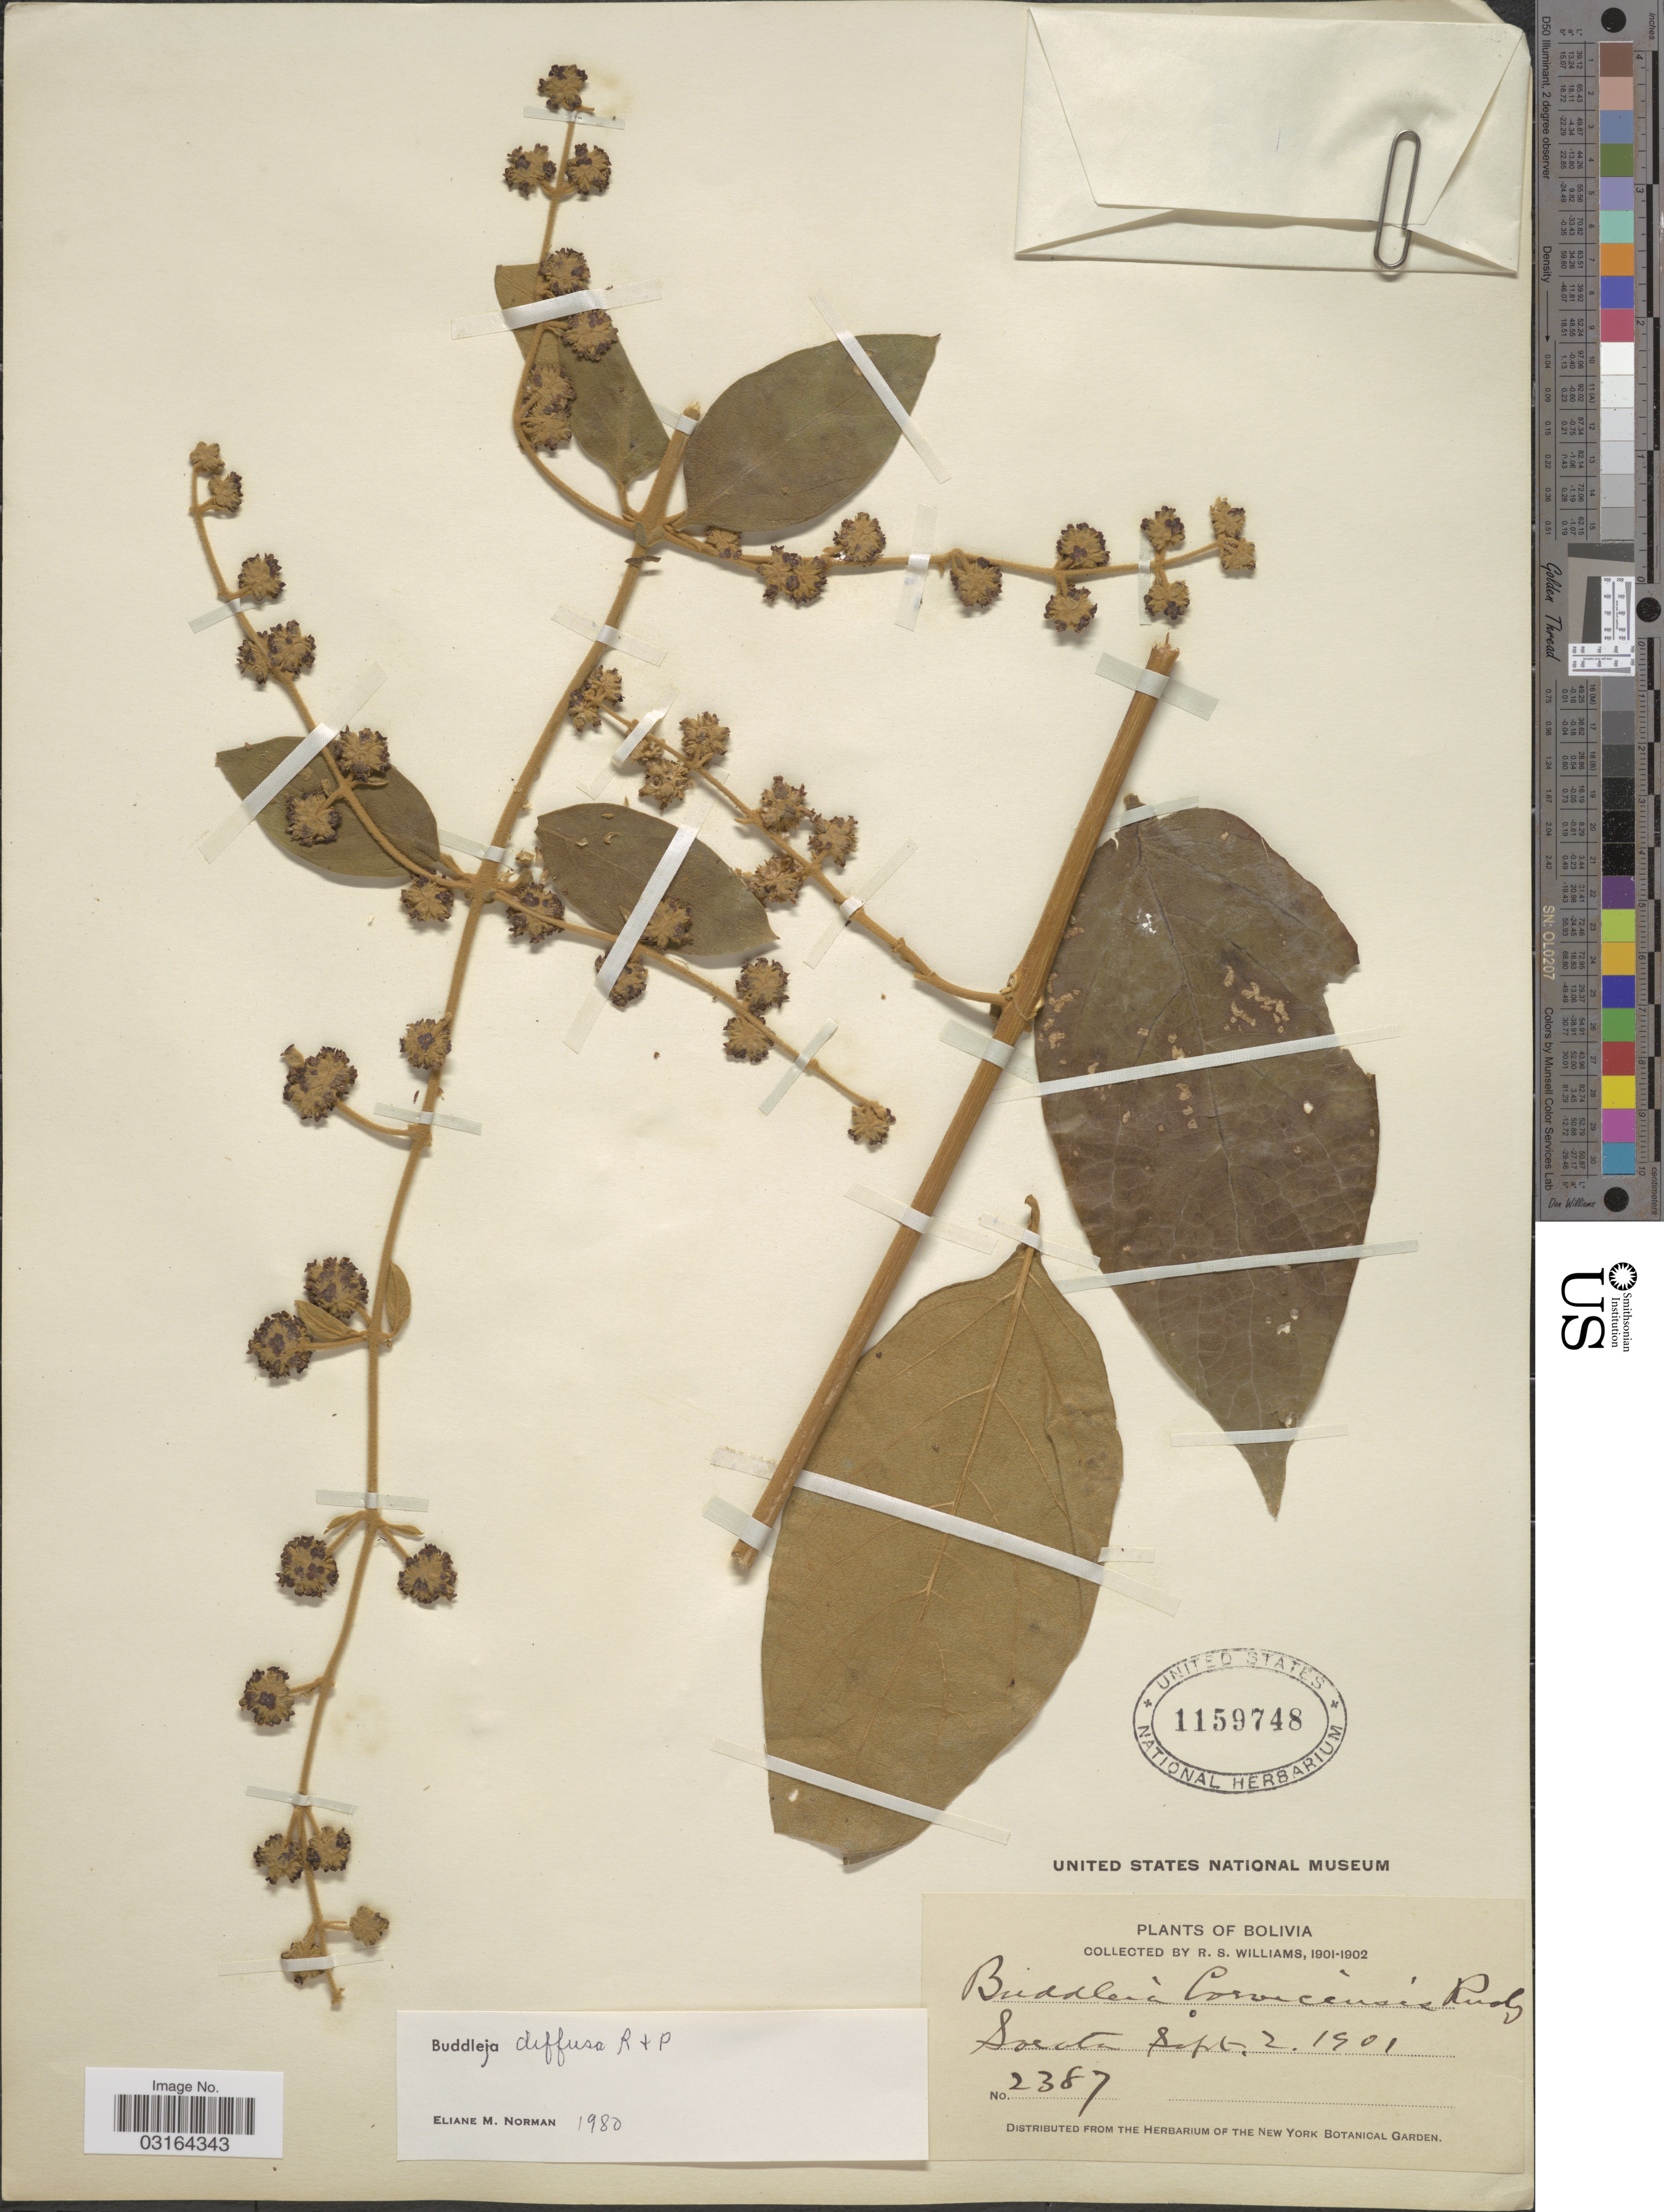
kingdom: Plantae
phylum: Tracheophyta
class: Magnoliopsida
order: Lamiales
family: Scrophulariaceae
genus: Buddleja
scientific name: Buddleja diffusa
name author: Ruiz & Pav.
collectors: R. S. Williams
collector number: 2387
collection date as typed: Sep 2, 1901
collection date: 1901-09-02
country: Bolivia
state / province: La Páz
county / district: Larecaja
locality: Sorata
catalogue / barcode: US 1159748